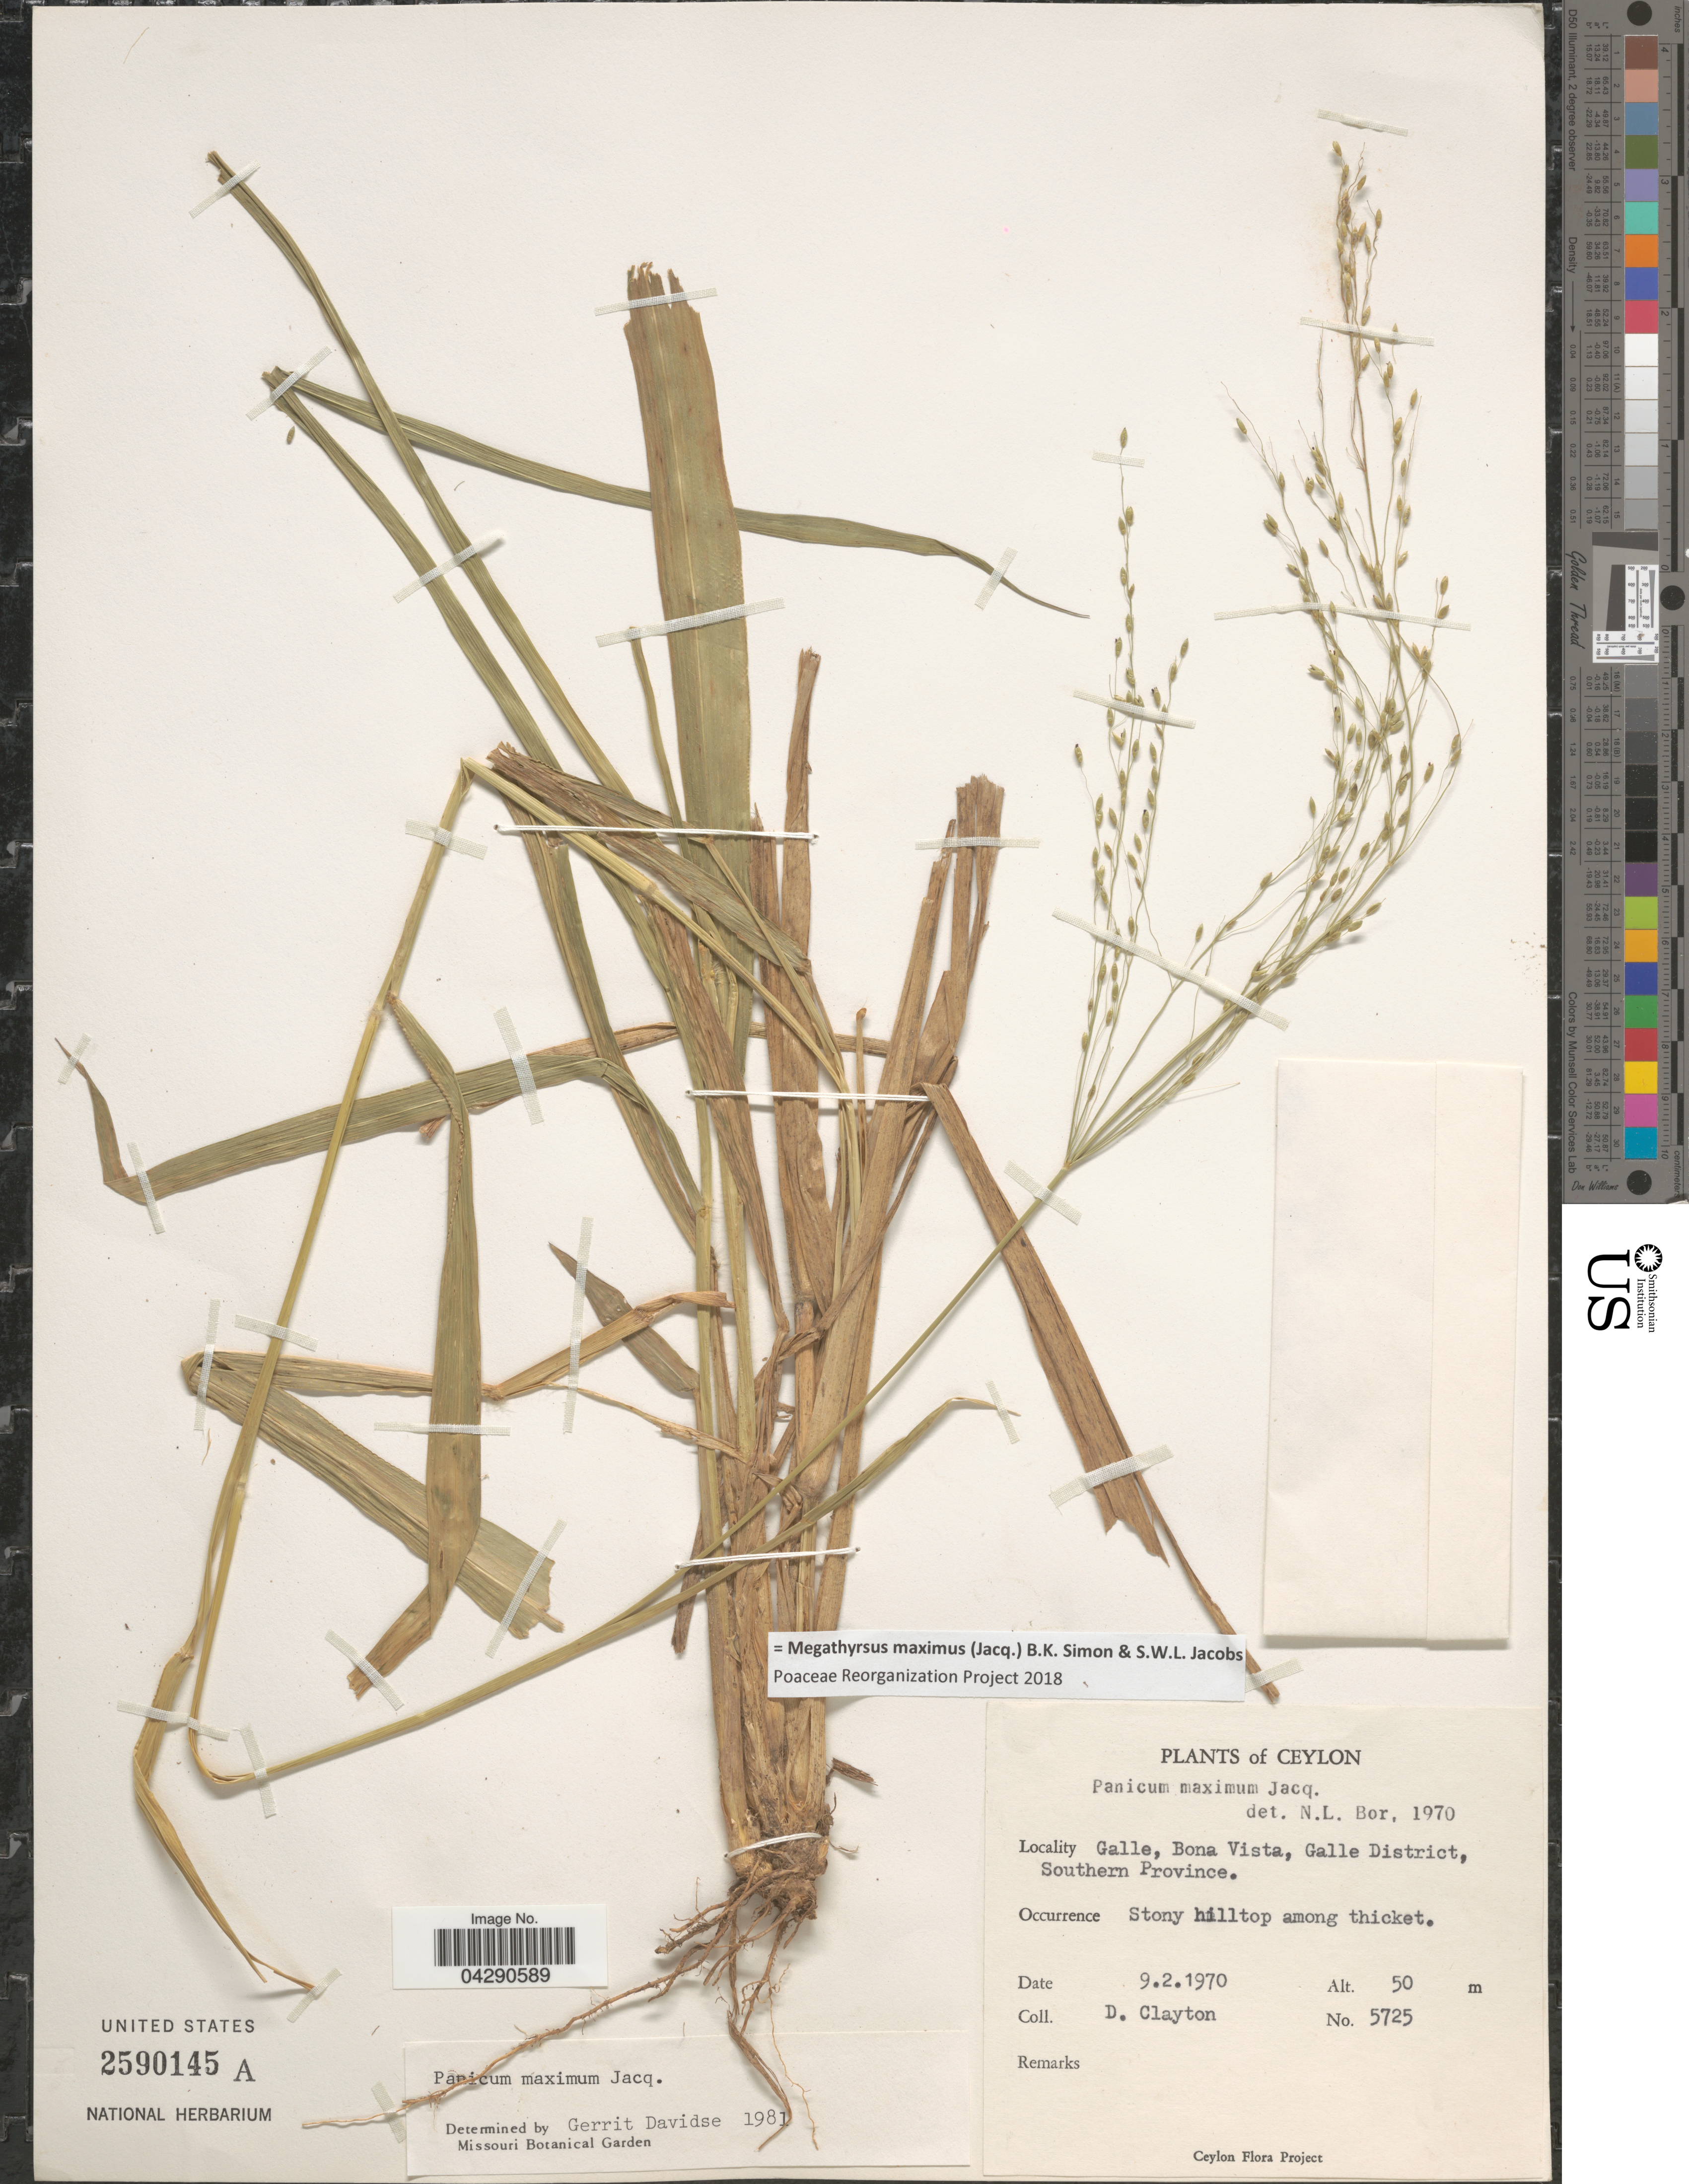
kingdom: Plantae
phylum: Tracheophyta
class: Liliopsida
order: Poales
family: Poaceae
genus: Megathyrsus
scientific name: Megathyrsus maximus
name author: (Jacq.) B.K. Simon & S.W.L. Jacobs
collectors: D. Clayton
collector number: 5725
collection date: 1970-02-09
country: Sri Lanka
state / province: Southern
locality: Ceylon. Galle, Bona Vista, Galle District.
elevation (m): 50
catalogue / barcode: US 2590145A